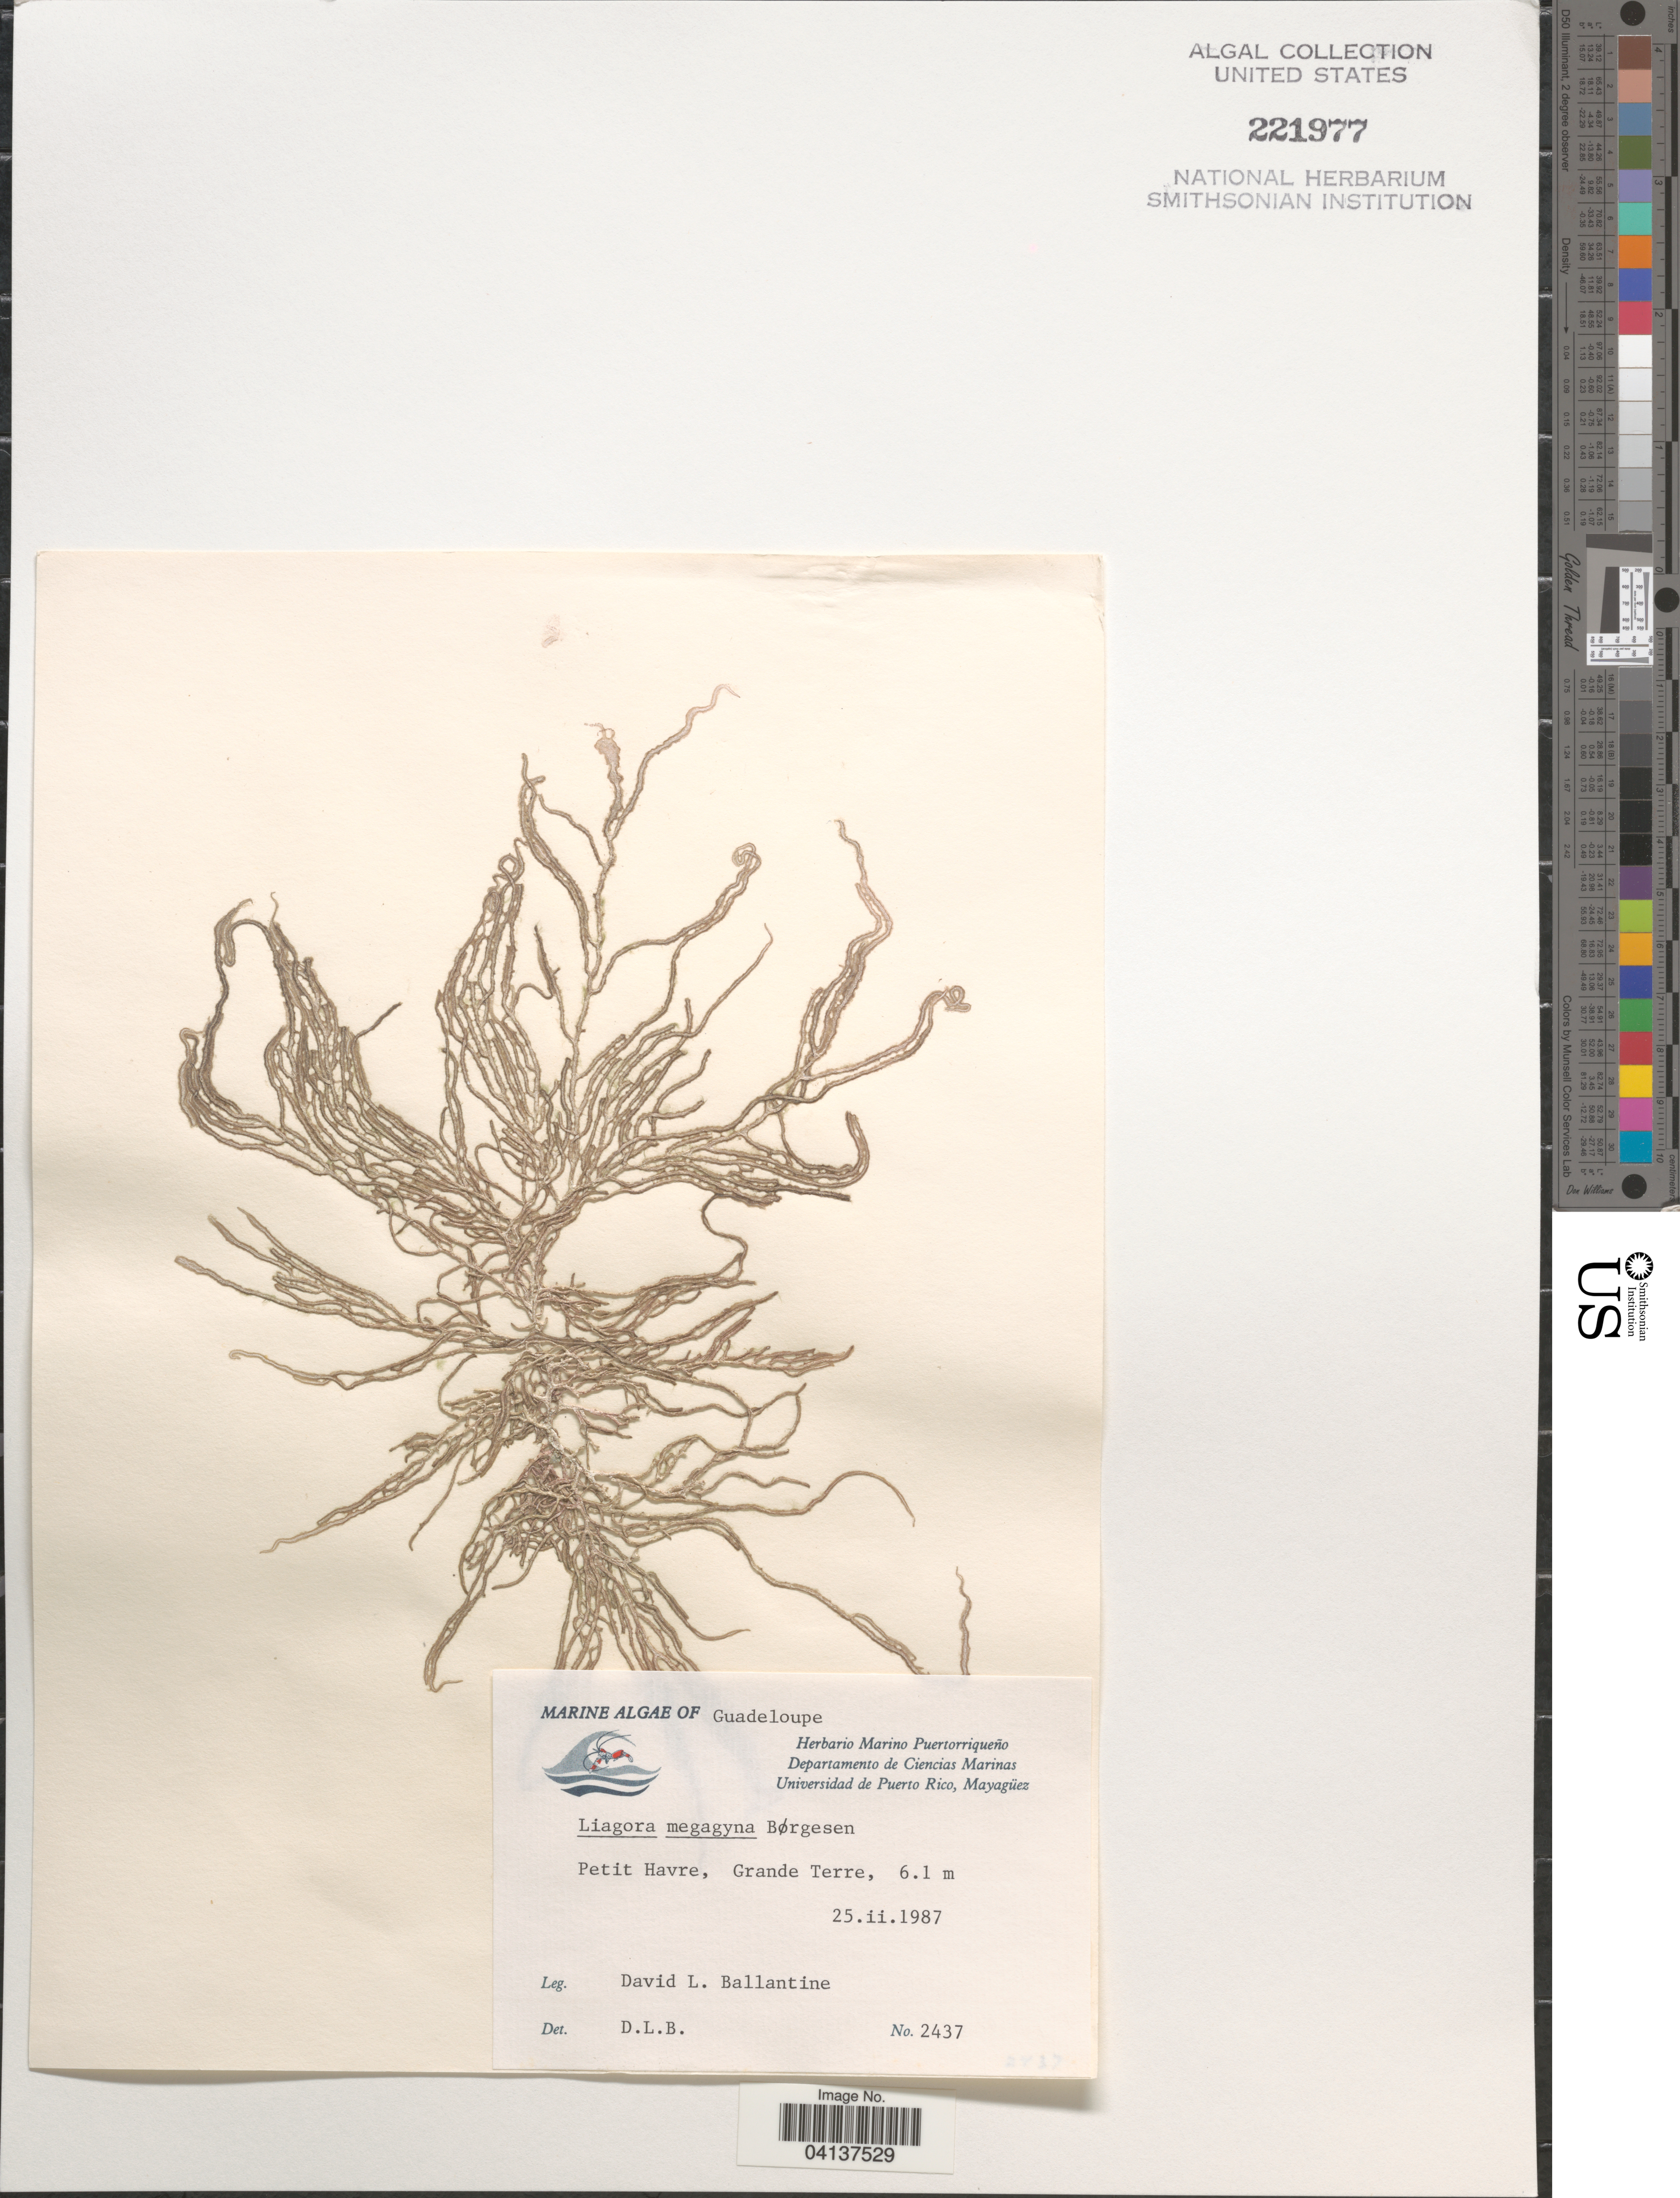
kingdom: Plantae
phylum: Rhodophyta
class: Florideophyceae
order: Nemaliales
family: Liagoraceae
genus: Liagora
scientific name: Liagora megagyna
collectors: D.L. Ballantine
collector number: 2437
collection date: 1987-02-25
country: Guadeloupe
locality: Petit Havre, Grande Terre.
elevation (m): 6.1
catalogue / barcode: US 221977